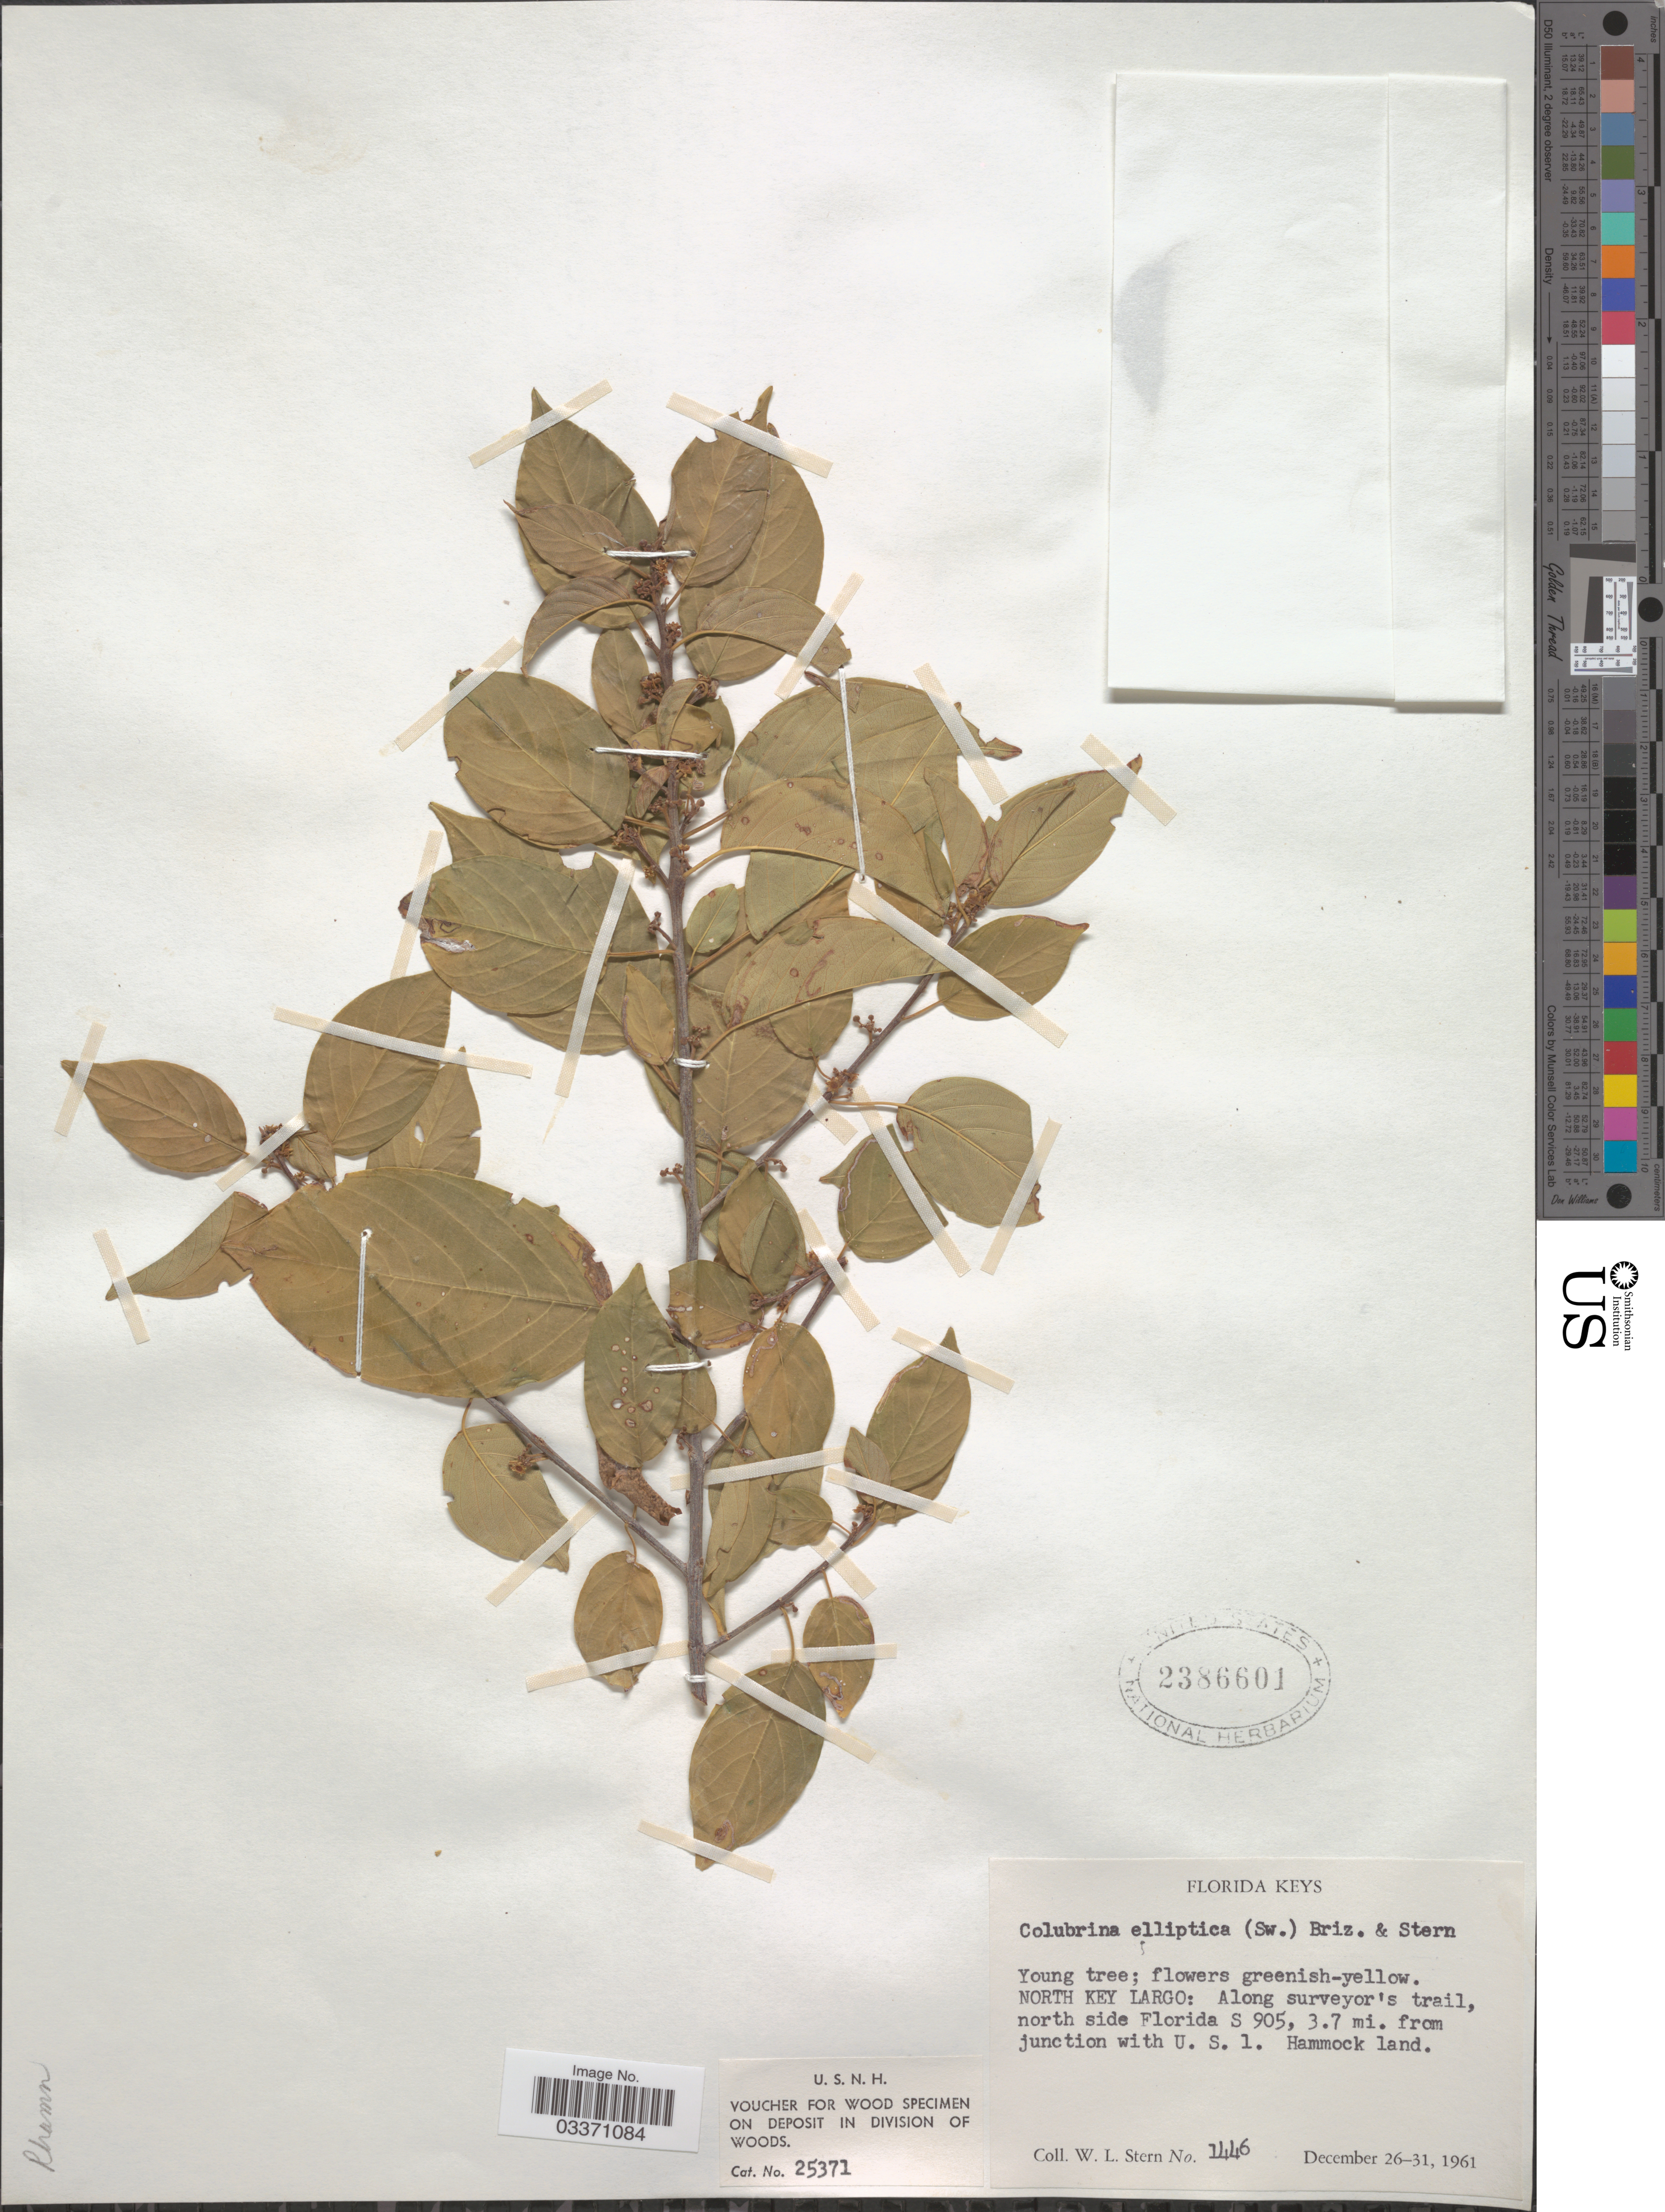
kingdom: Plantae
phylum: Tracheophyta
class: Magnoliopsida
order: Rosales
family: Rhamnaceae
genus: Colubrina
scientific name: Colubrina elliptica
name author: (Sw.) Brizicky & W.L. Stern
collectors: W. L. Stern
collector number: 1446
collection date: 1961-12-26/1961-12-31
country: United States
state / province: Florida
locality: Florida Keys. North Key Largo: Along surveyor's trail, north side Florida S 905, 3.7 mi. from junction with U. S. 1. Hammock land.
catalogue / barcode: US 2386601